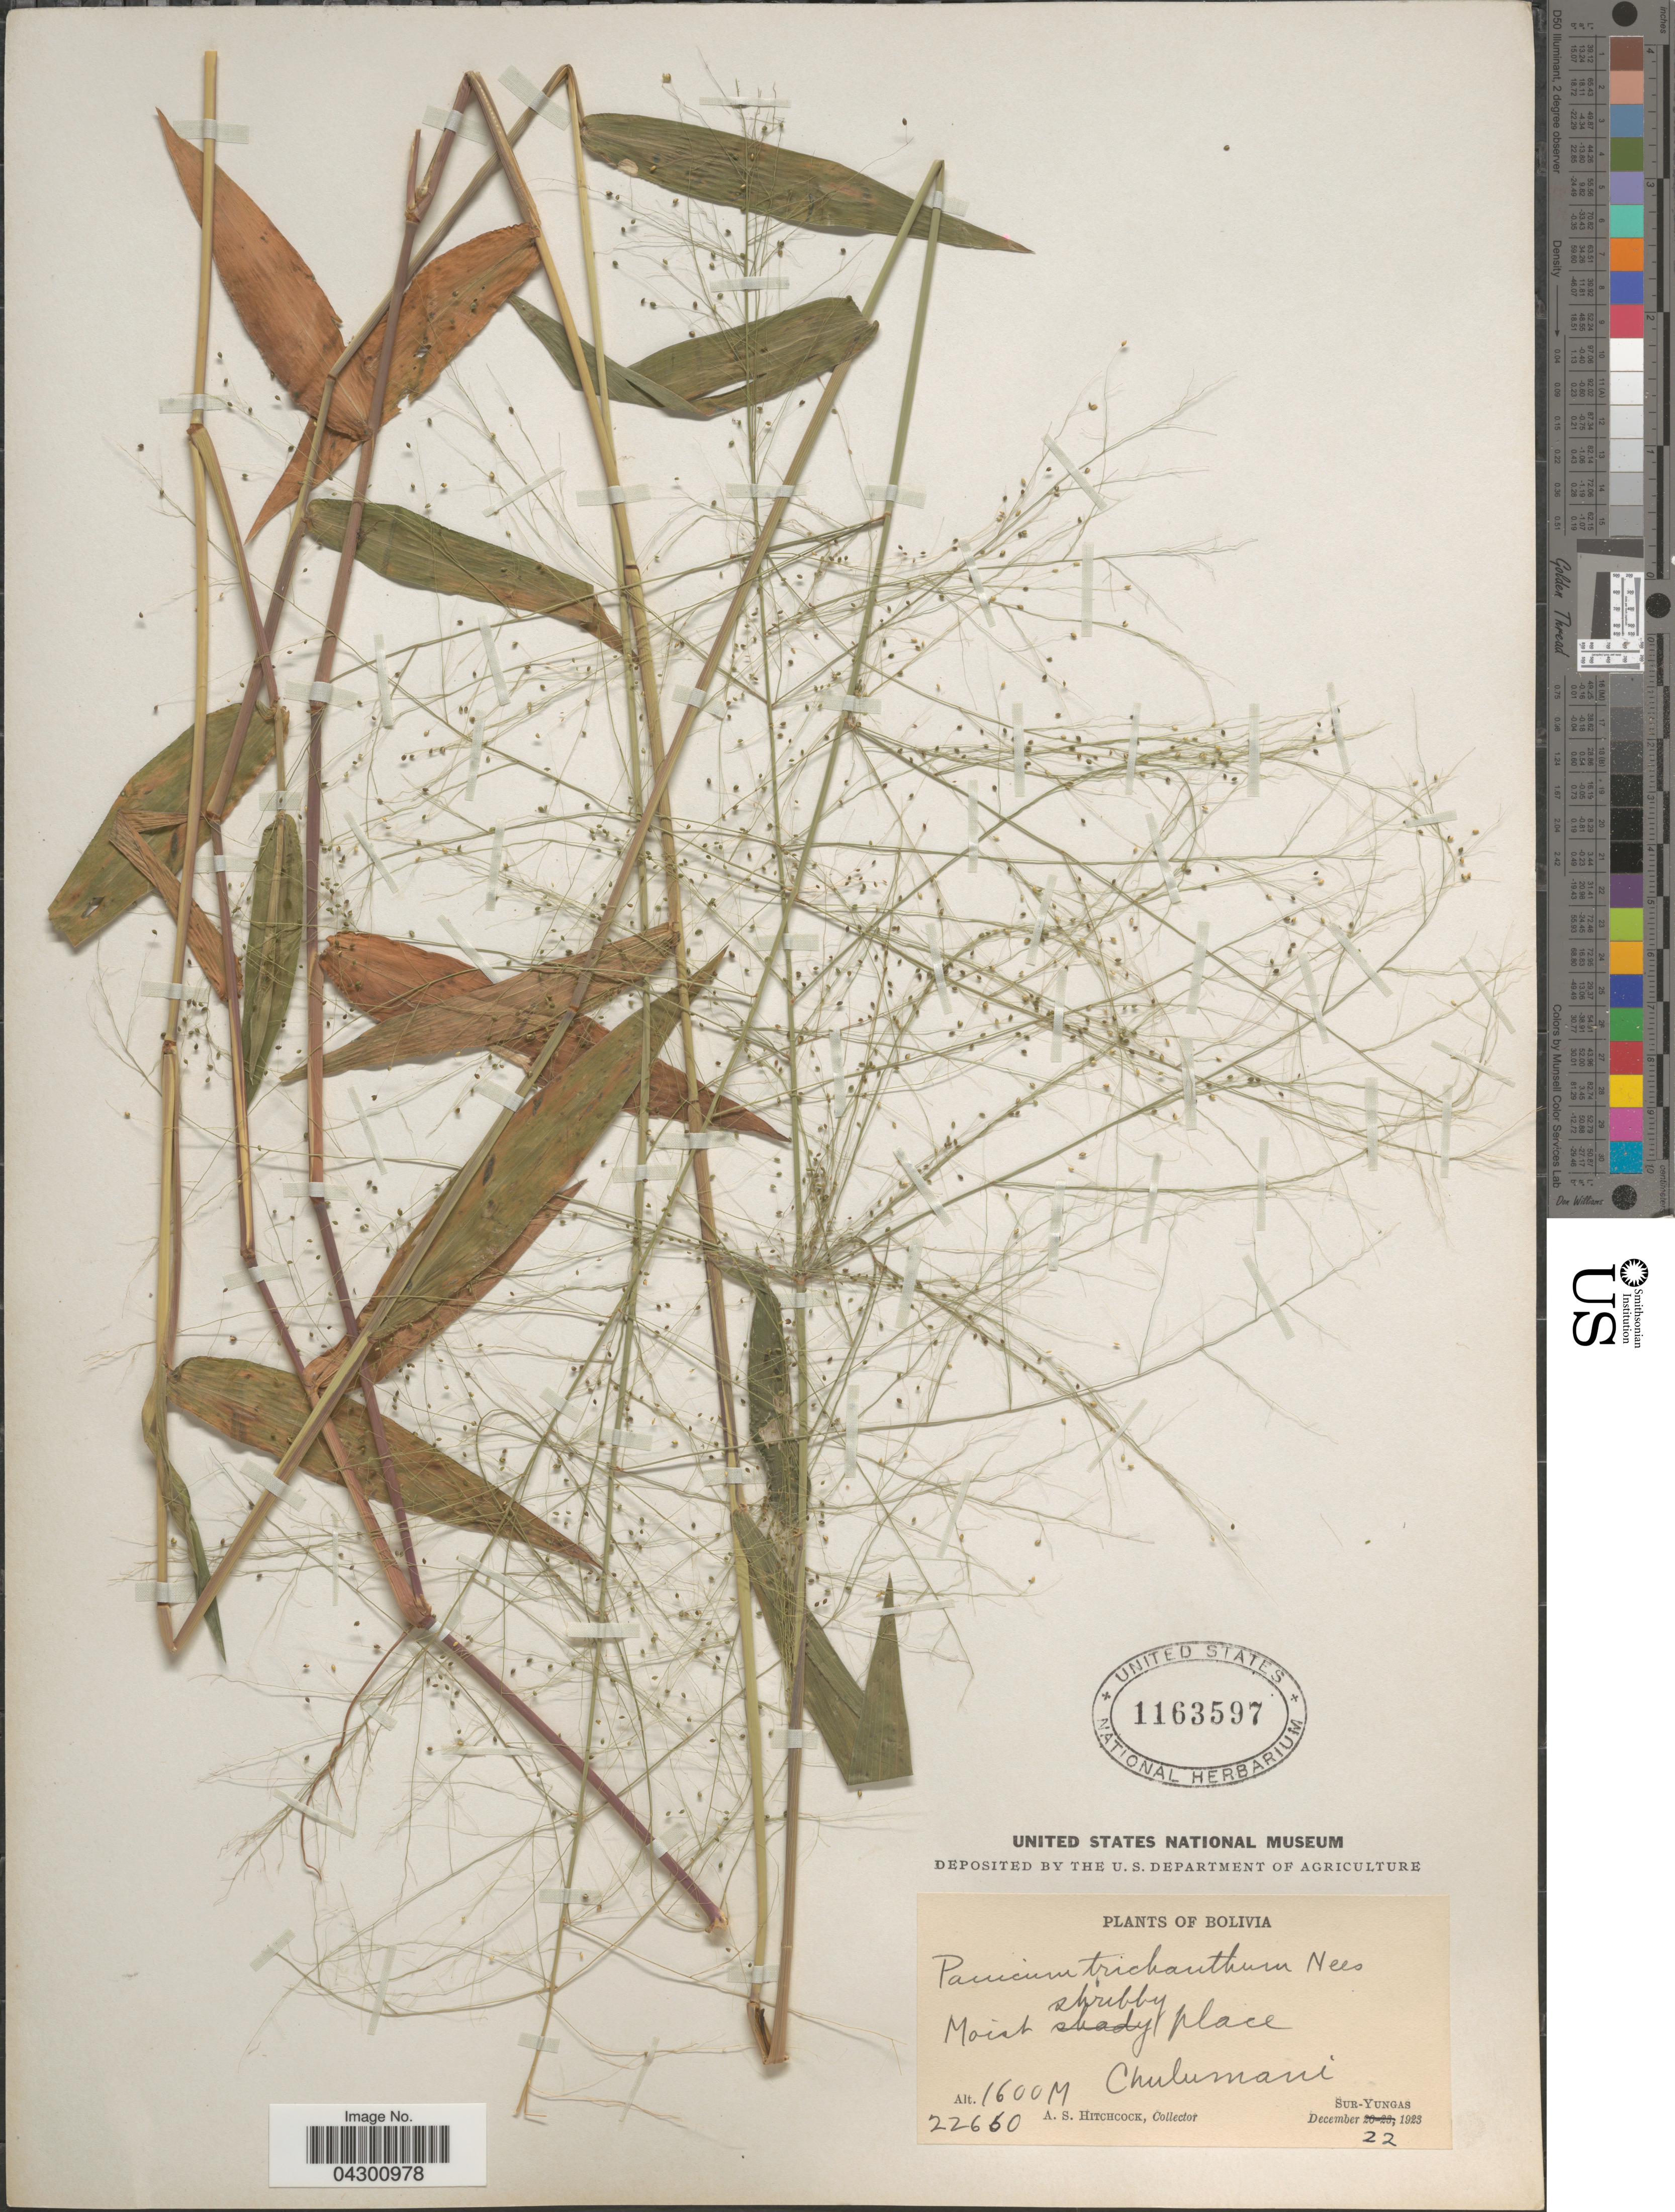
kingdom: Plantae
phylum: Tracheophyta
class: Liliopsida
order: Poales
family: Poaceae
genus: Panicum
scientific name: Panicum trichanthum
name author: Nees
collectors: A. S. Hitchcock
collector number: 22660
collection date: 1923-12-22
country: Bolivia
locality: Chulumani. Sur-Yungas.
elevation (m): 1600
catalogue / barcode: US 1163597